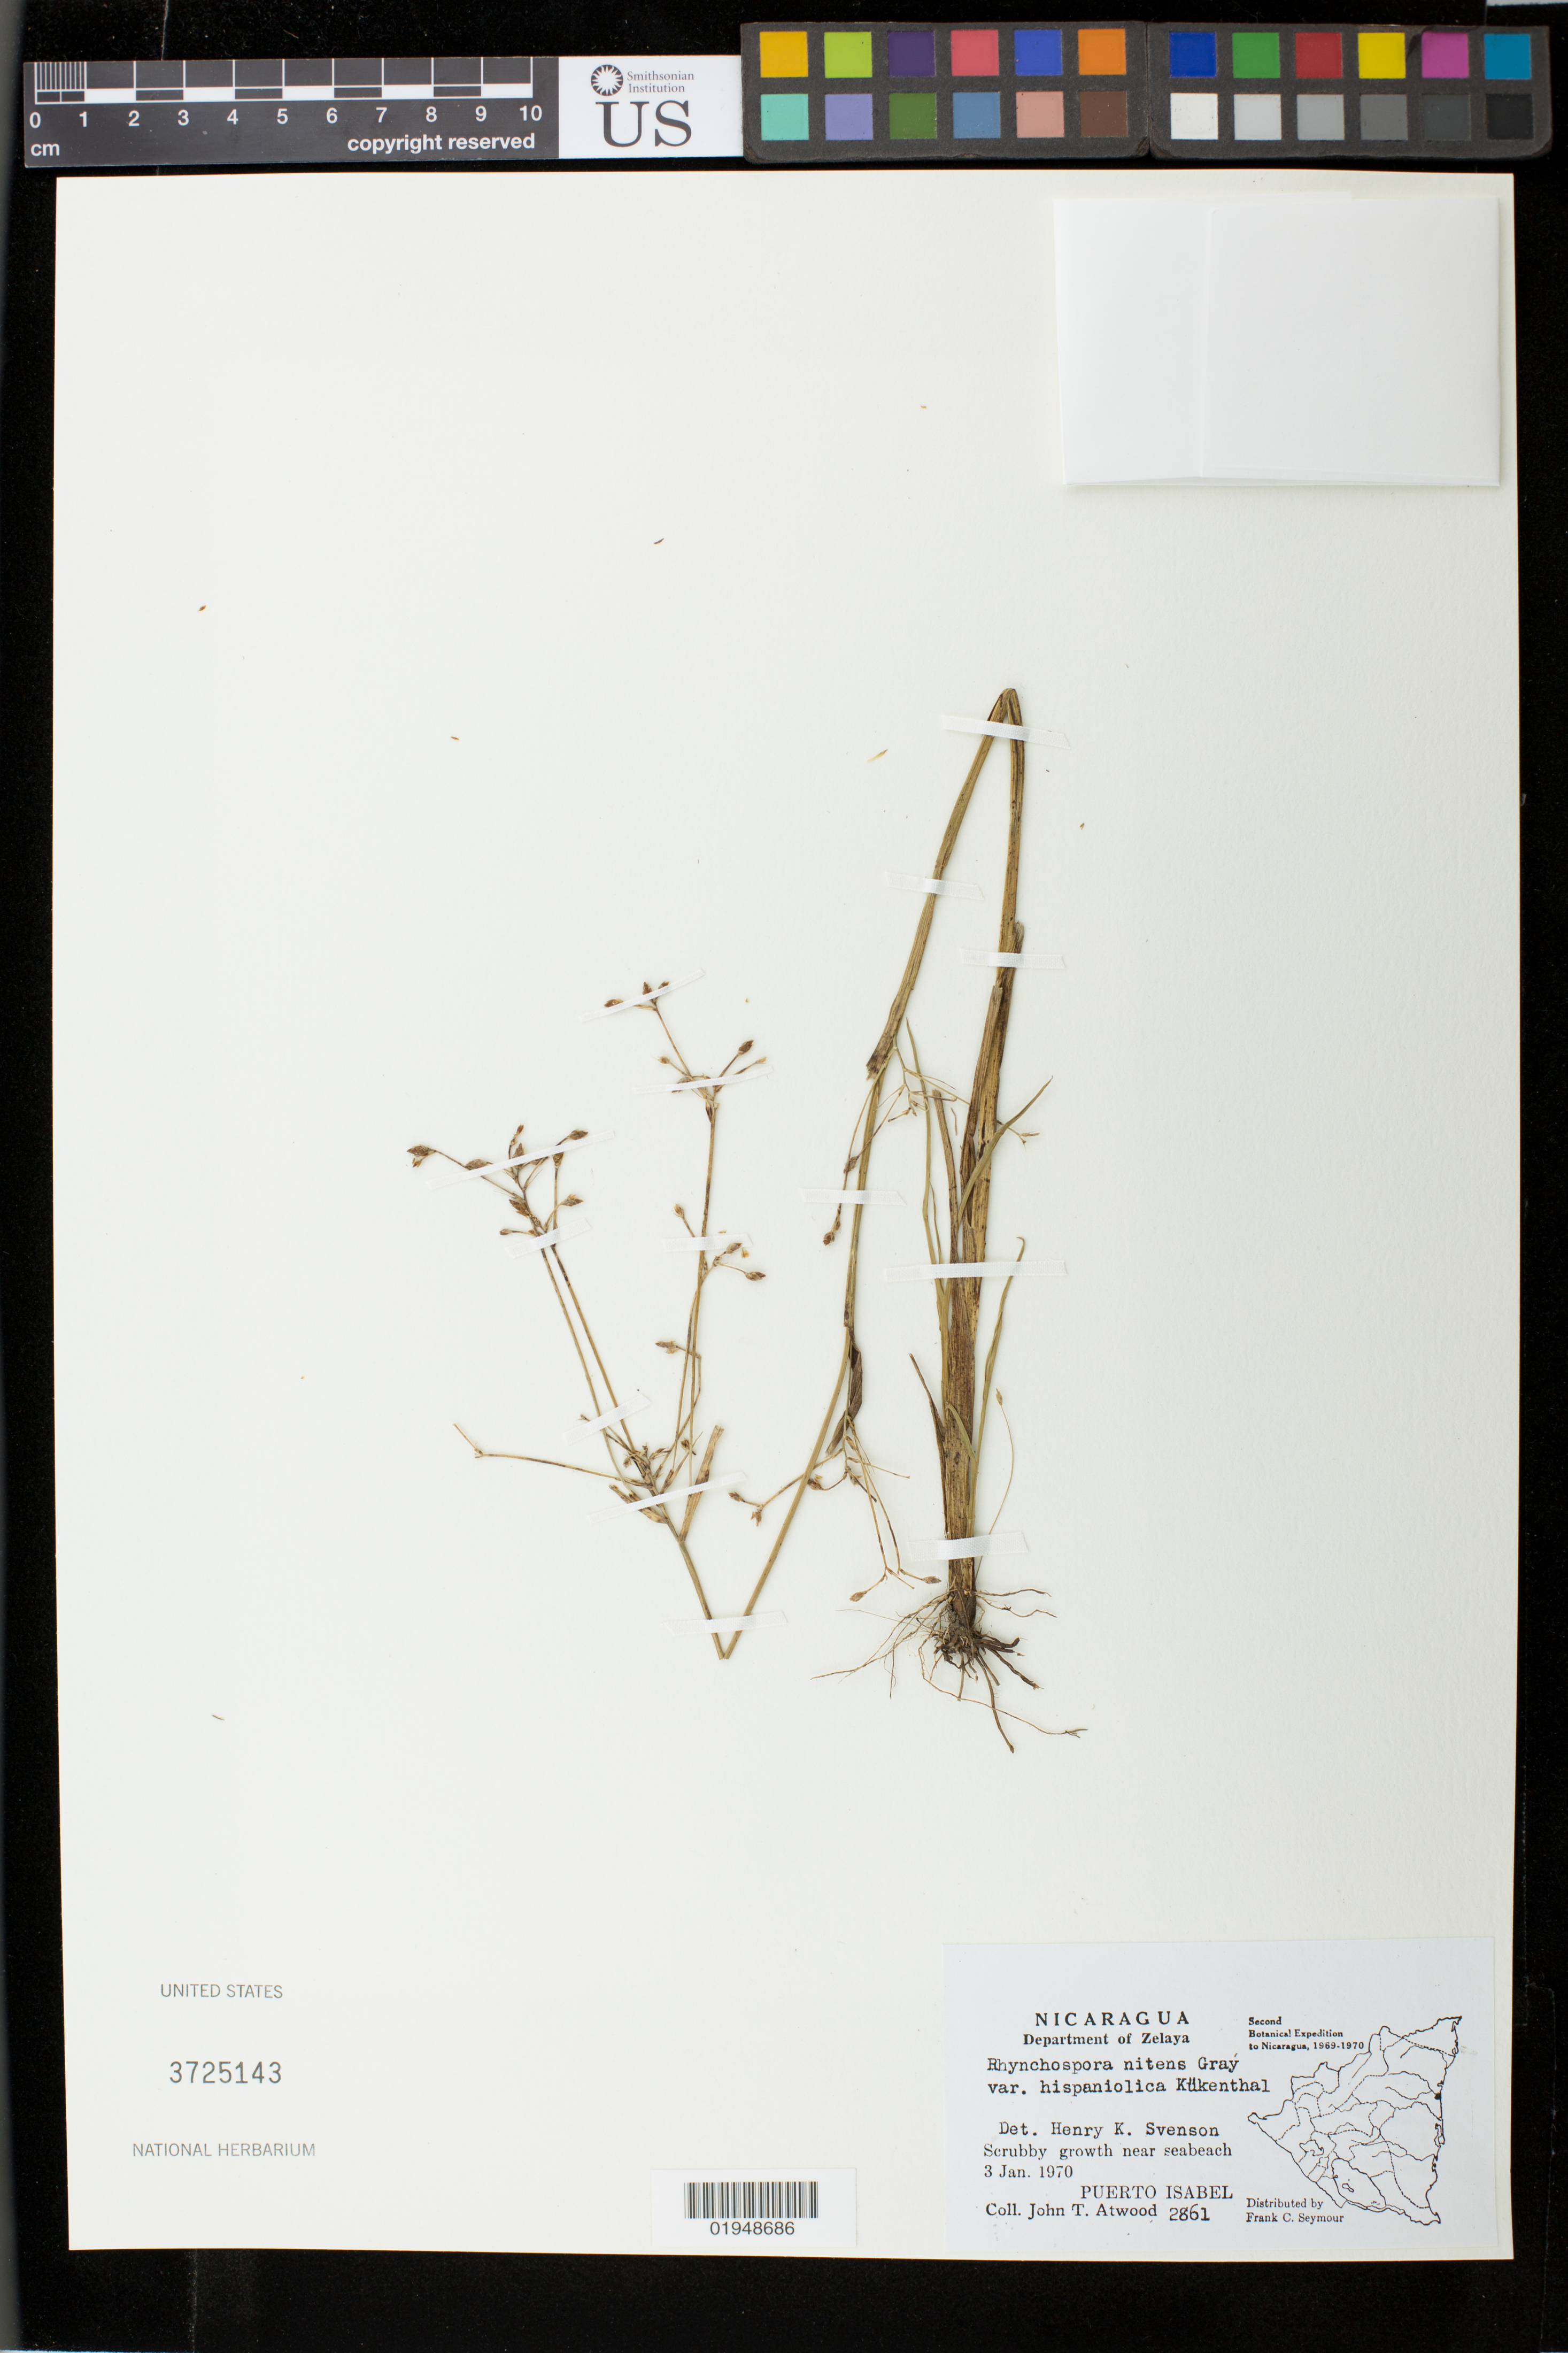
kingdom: Plantae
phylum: Tracheophyta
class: Liliopsida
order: Poales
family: Cyperaceae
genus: Rhynchospora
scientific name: Rhynchospora nitens var. hispaniolica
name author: Kük.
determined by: Svenson, H. K.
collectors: J. T. Atwood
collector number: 2861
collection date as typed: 3 Jan 1970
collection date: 1970-01-03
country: Nicaragua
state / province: Atlántico Norte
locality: Puerto Isabel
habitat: Scrubby growth near seabeach.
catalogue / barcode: US 3725143